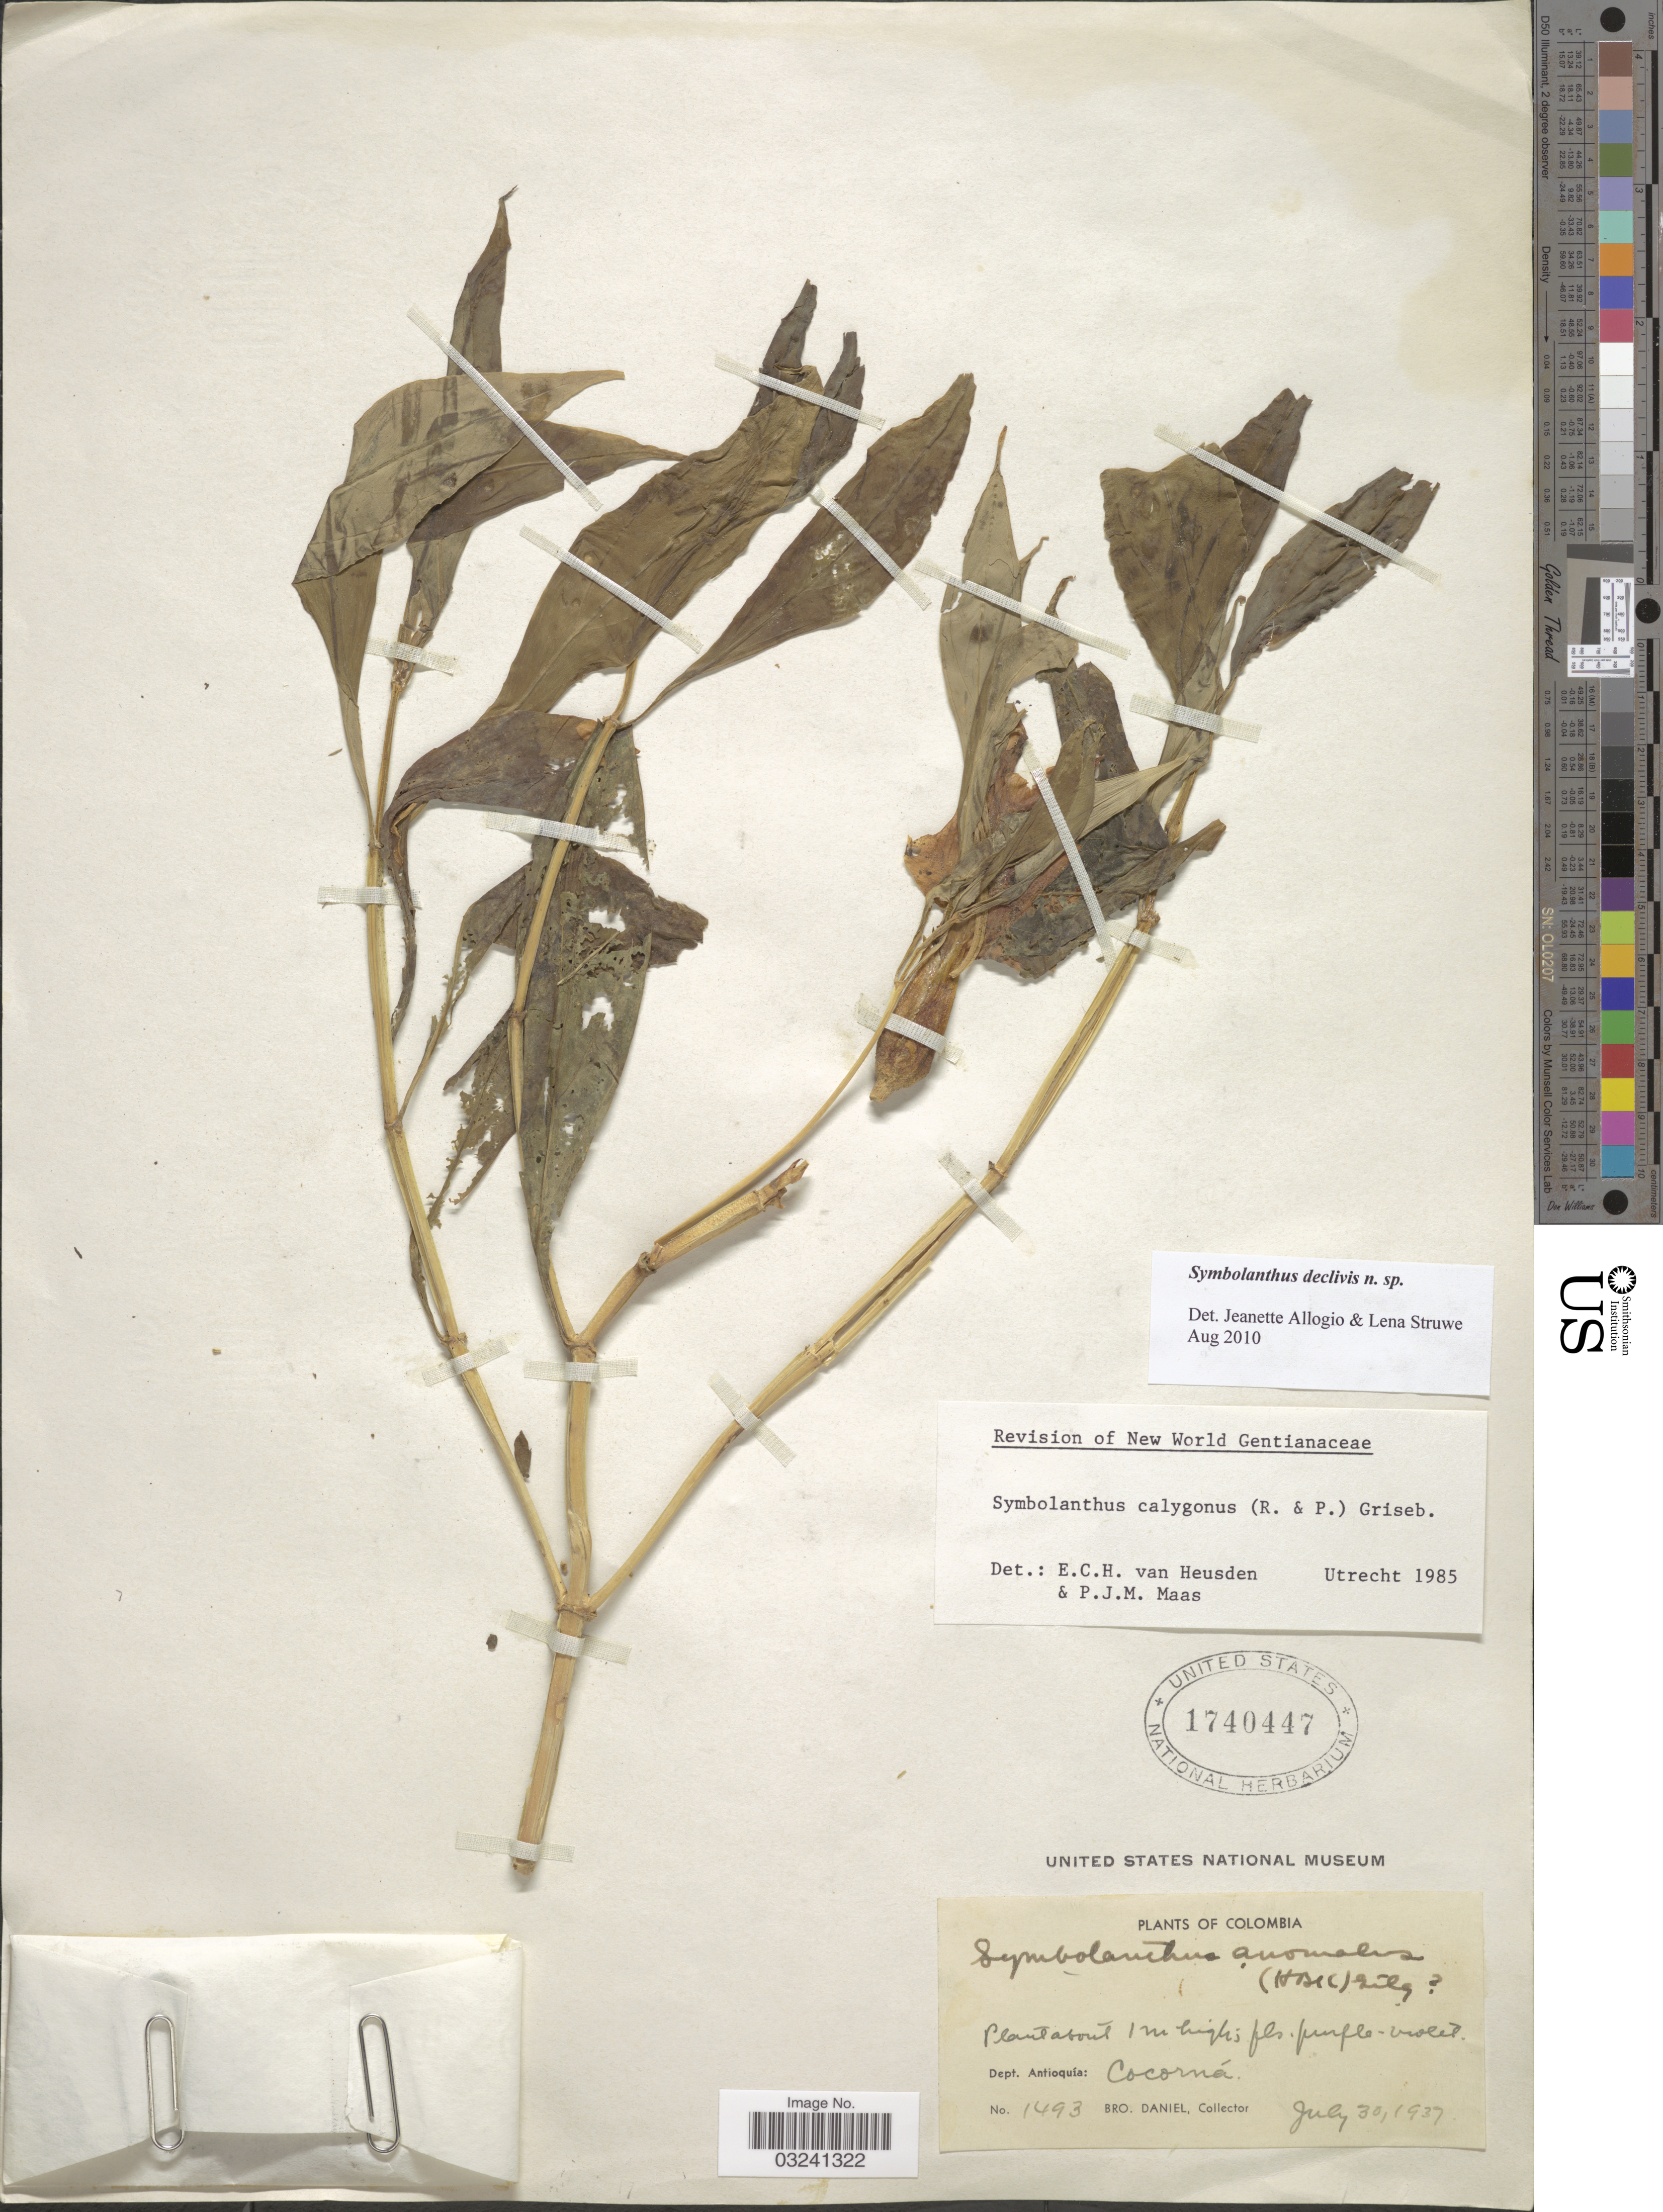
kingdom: Plantae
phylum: Tracheophyta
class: Magnoliopsida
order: Gentianales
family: Gentianaceae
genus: Symbolanthus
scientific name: Symbolanthus declivis sp. nov. ined.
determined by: Allogio, J.; Struwe, L.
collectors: Bro. Daniel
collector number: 1493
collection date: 1937-07-30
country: Colombia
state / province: Antioquia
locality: Dept. Antioquía. Cocorná.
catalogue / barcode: US 1740447